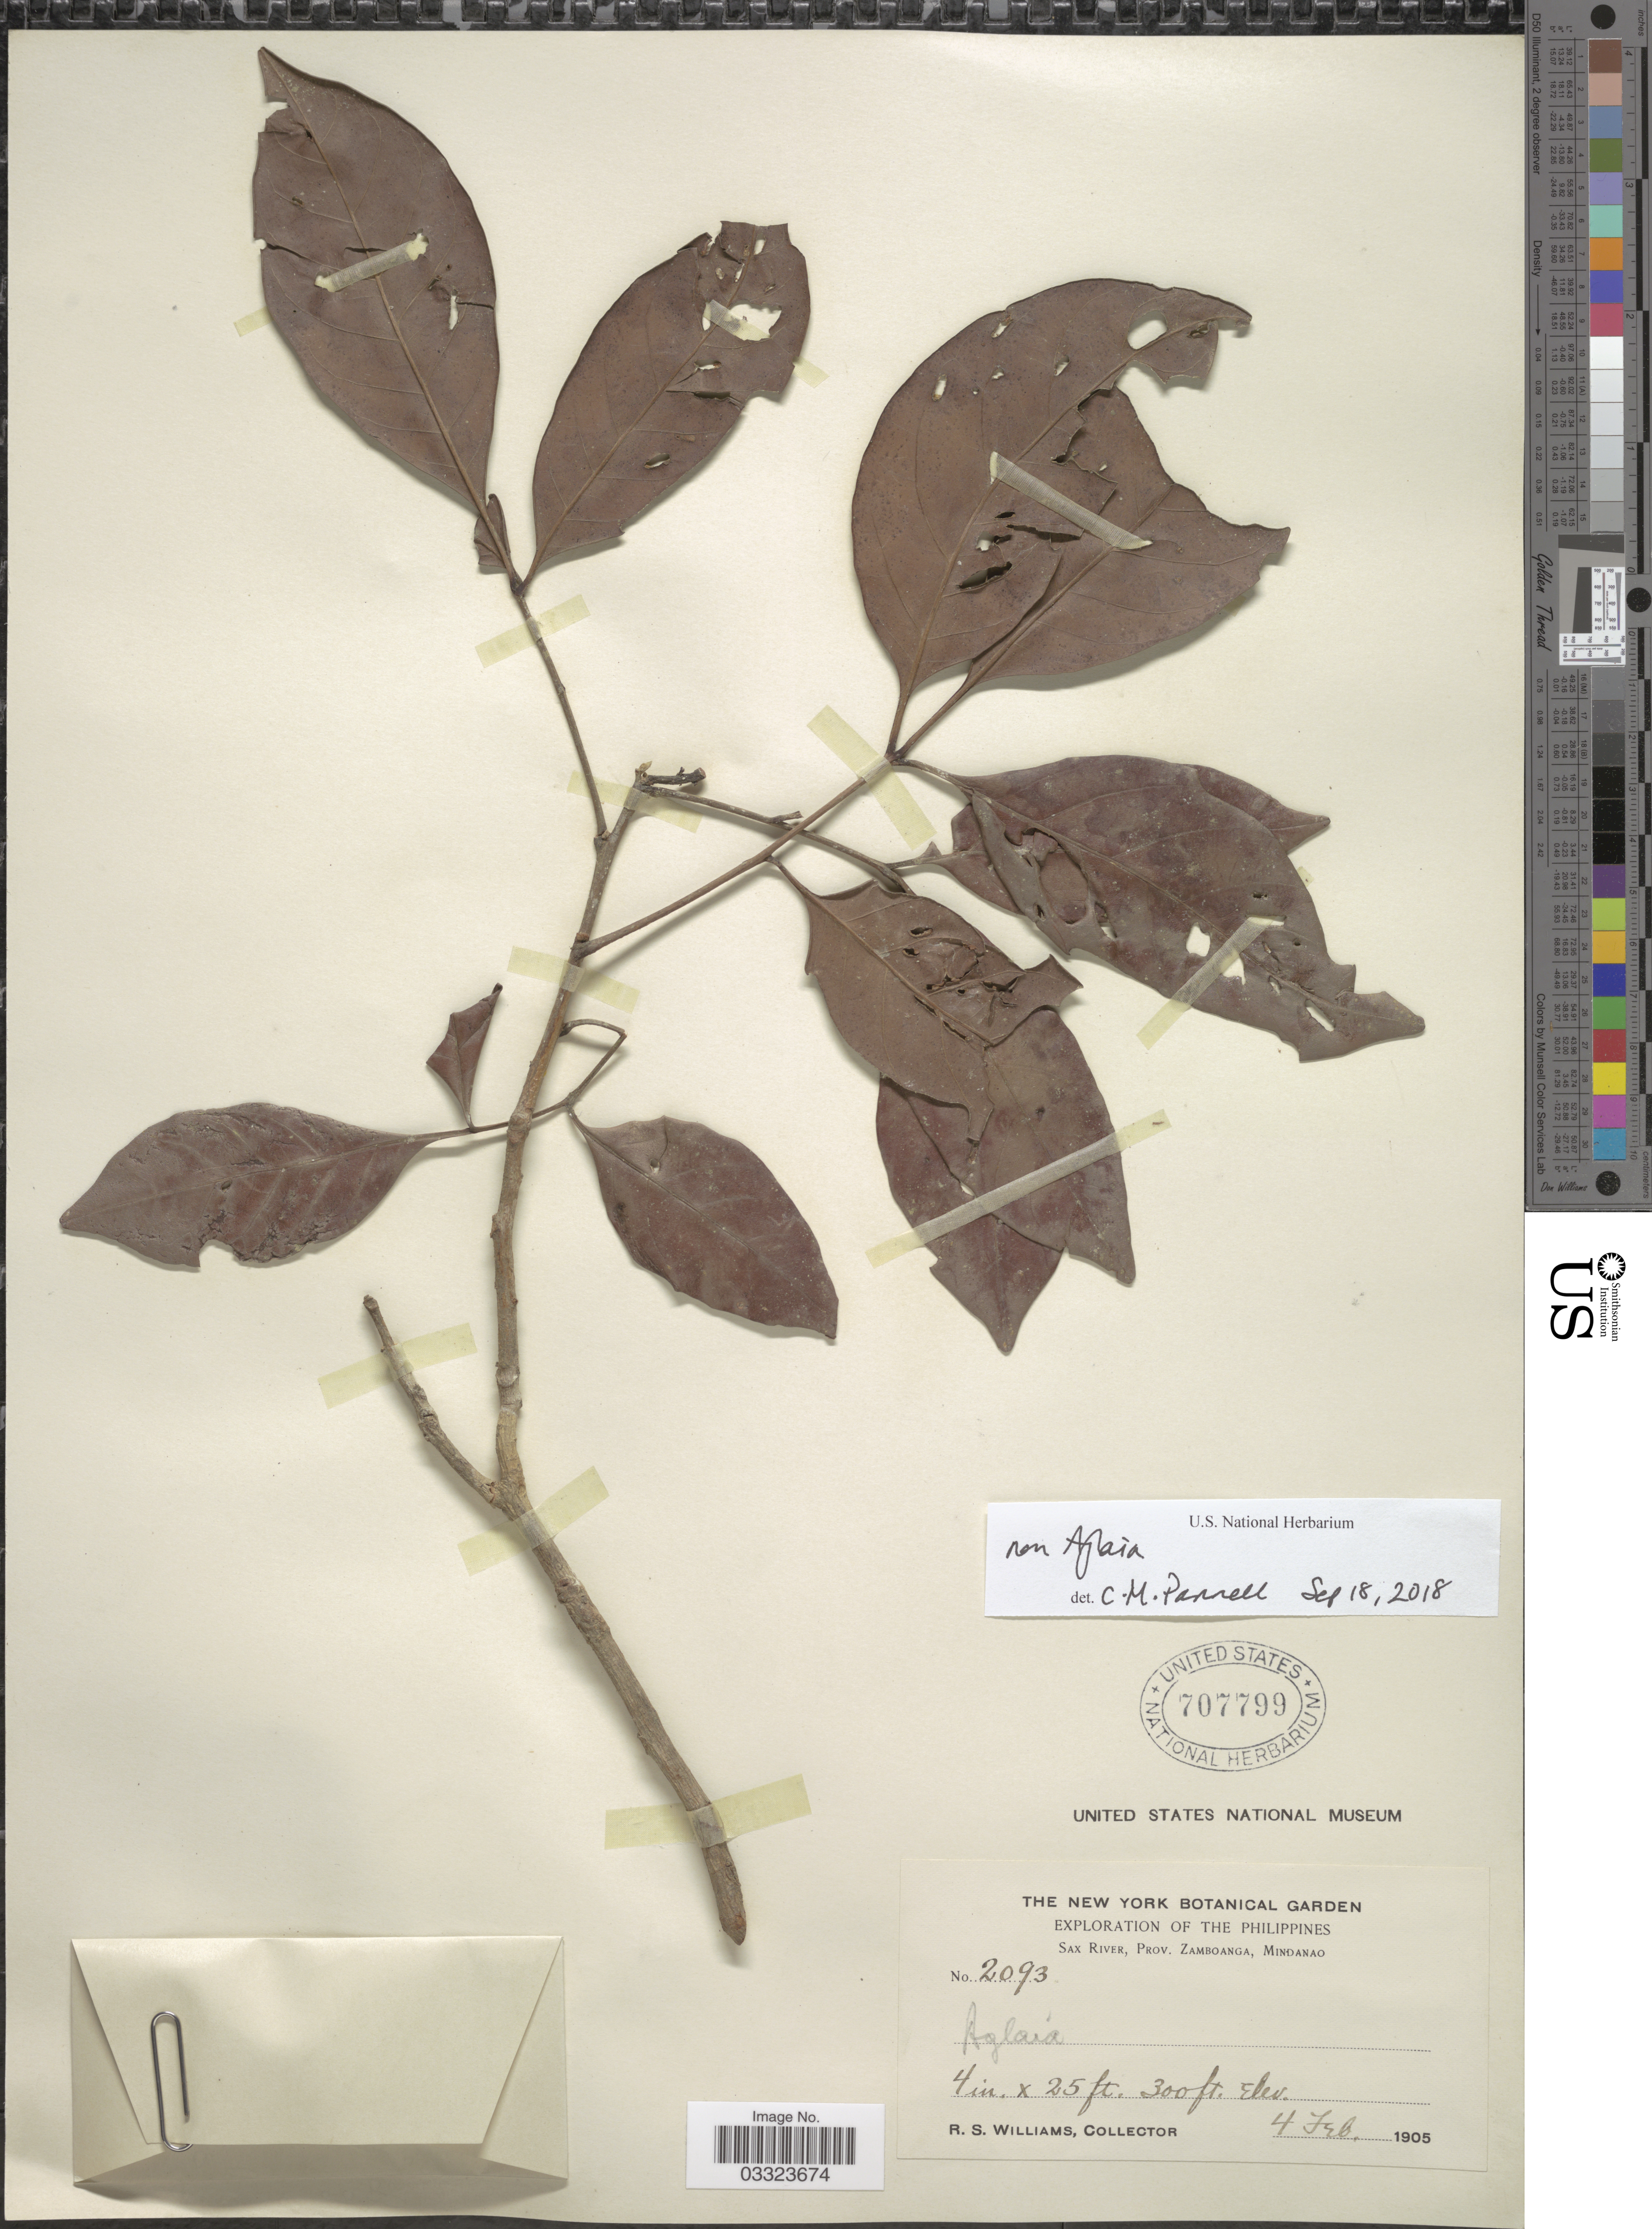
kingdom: Plantae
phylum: Tracheophyta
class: Magnoliopsida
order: Sapindales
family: Meliaceae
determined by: Pannell, C. M.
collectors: R. S. Williams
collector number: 2093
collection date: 1905-02-04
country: Philippines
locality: Sax River, Prov. Zamboanga, Mindanao.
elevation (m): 91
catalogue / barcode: US 707799